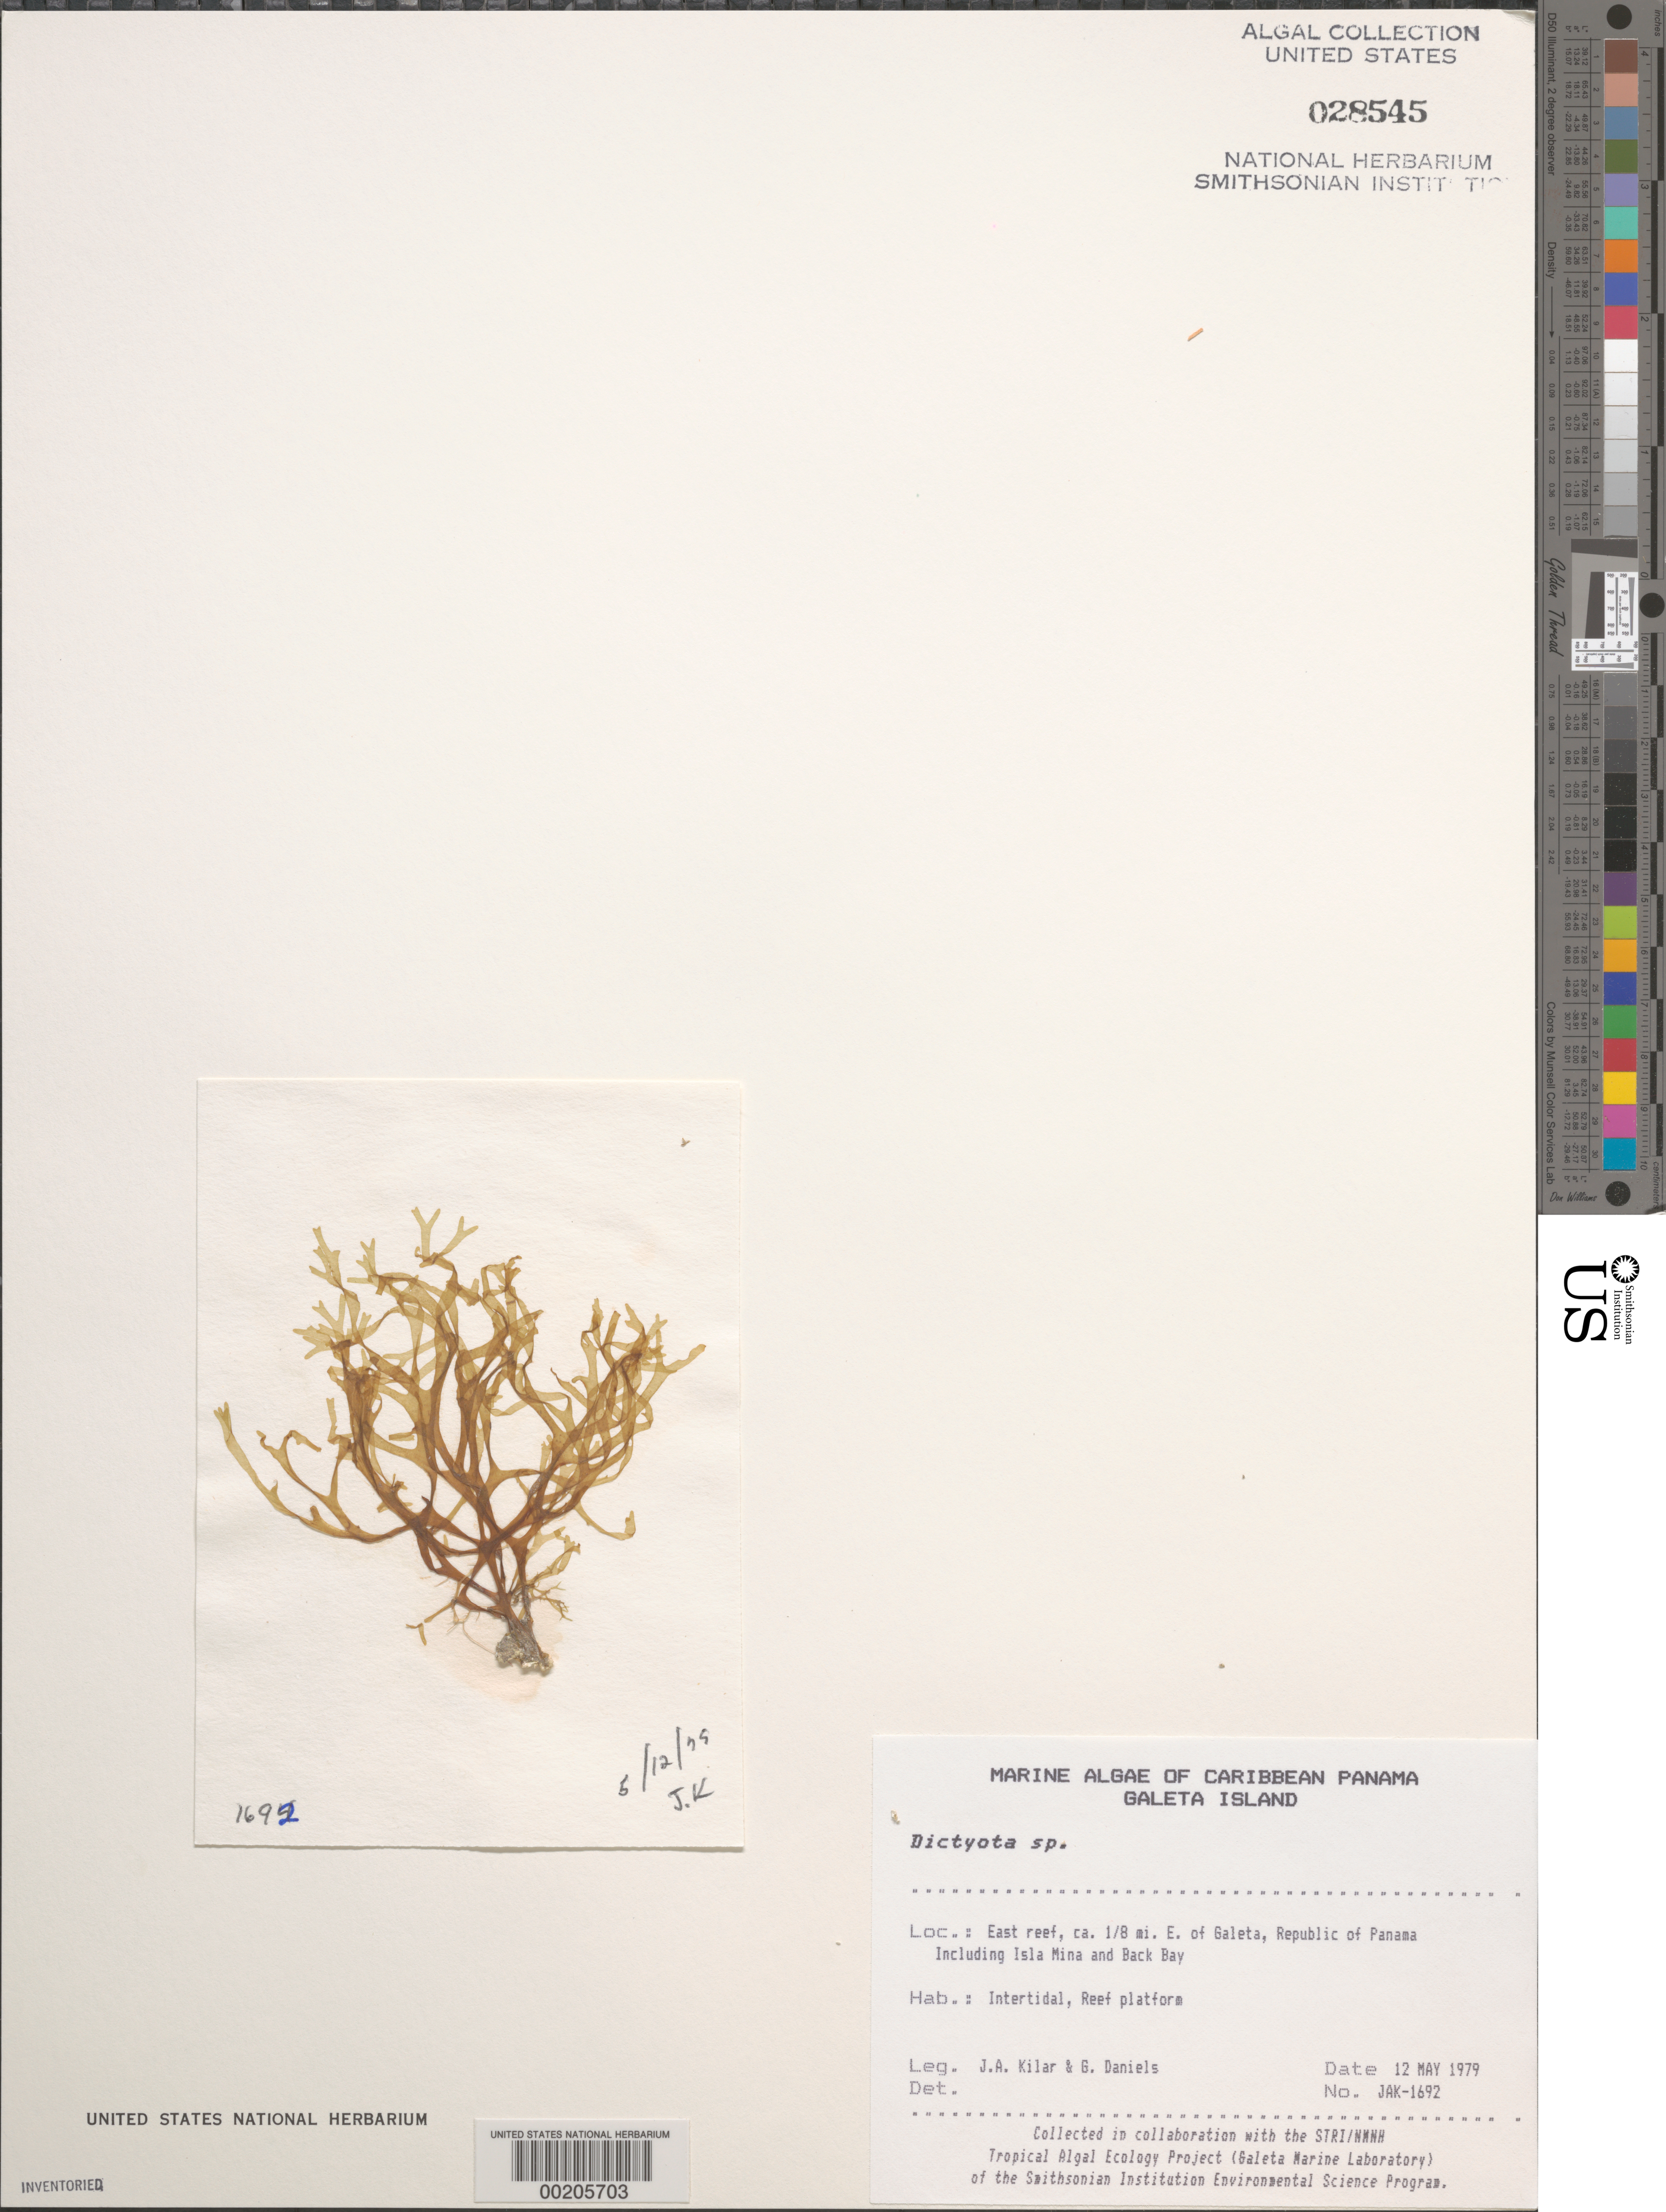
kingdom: Chromista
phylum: Ochrophyta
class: Phaeophyceae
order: Dictyotales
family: Dictyotaceae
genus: Dictyota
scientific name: Dictyota sp.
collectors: J. A. Kilar & G. S. Daniels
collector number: JAK-1692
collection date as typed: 12 May 1979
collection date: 1979-05-12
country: Panama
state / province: Colón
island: Galeta Island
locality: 1/8th mile east of Galeta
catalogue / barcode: US 28545